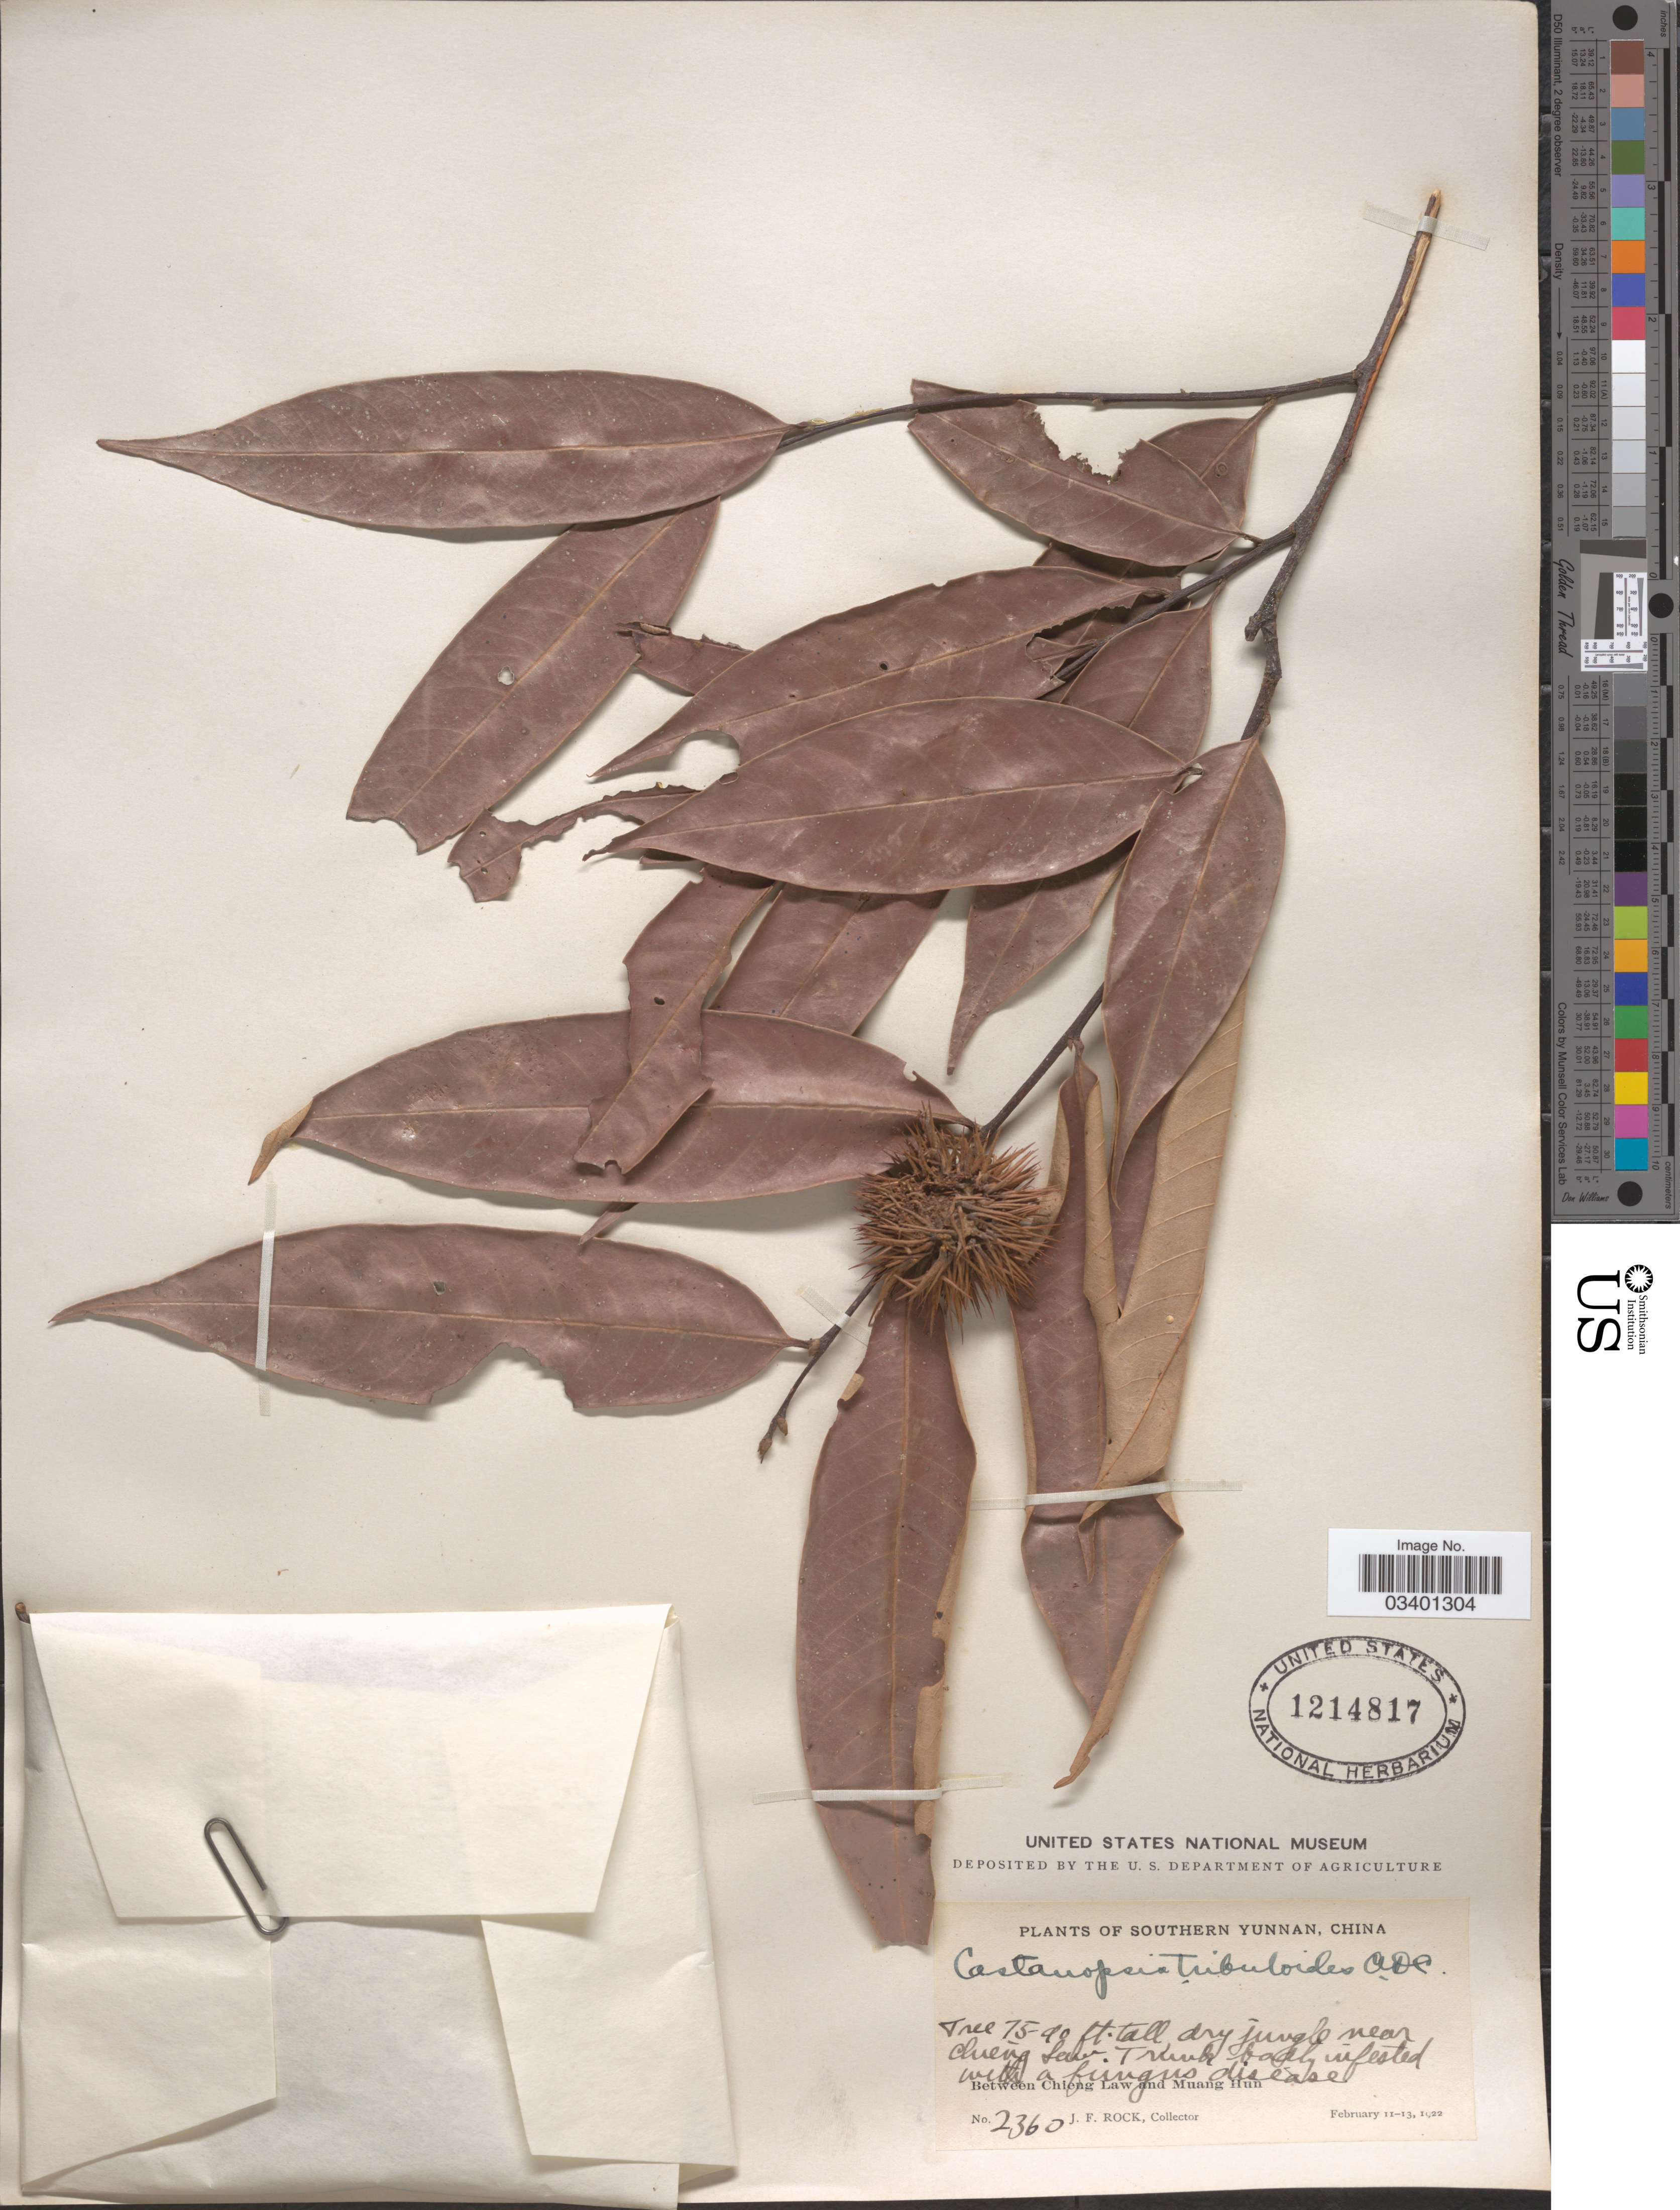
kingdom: Plantae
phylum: Tracheophyta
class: Magnoliopsida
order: Fagales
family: Fagaceae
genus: Castanopsis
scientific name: Castanopsis tribuloides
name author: (Sm.) A. DC.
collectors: J. Rock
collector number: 2360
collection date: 1922-02-11/1922-02-13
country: China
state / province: Yunnan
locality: Southern Yunnan. Dry jungle near Chieng Law. Between Chieng Law and Muang Hun.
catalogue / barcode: US 1214817